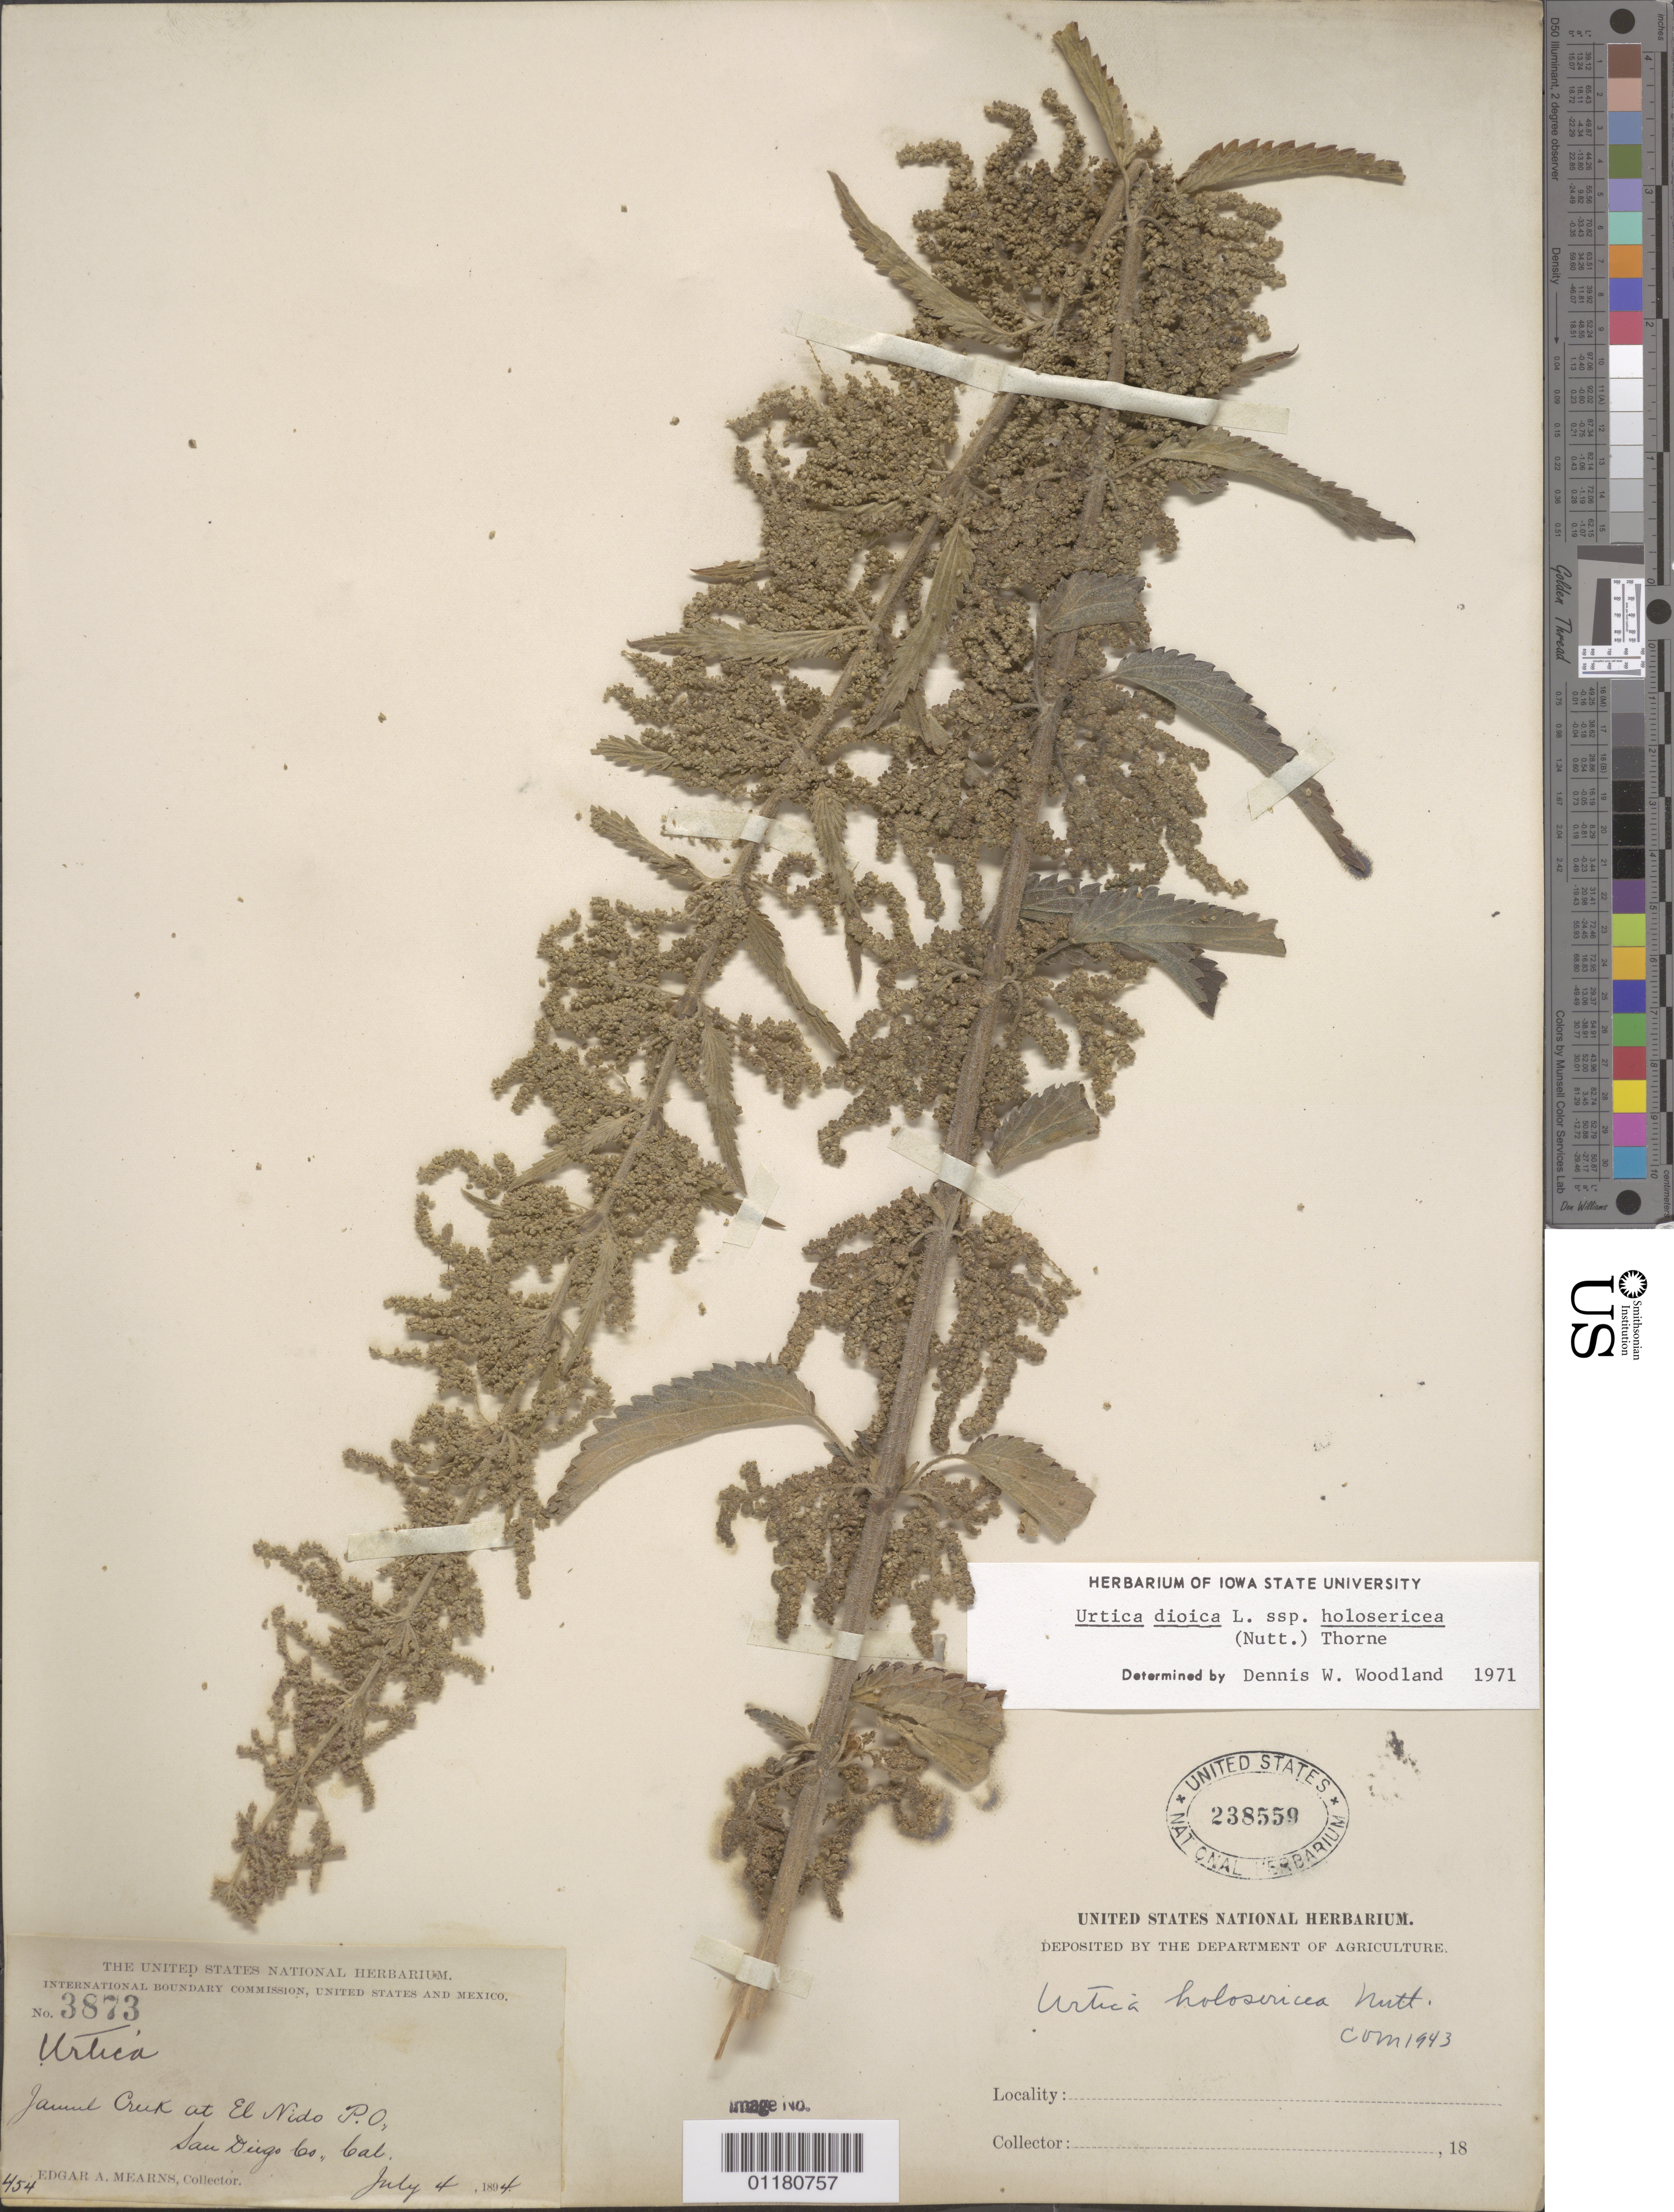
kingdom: Plantae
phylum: Tracheophyta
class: Magnoliopsida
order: Rosales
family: Urticaceae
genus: Urtica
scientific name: Urtica dioica subsp. holosericea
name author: (Nutt.) Thorne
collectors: E. A. Mearns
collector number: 3873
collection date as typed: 04 Jul 1894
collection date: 1894-07-04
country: United States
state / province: California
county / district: San Diego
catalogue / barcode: US 238559